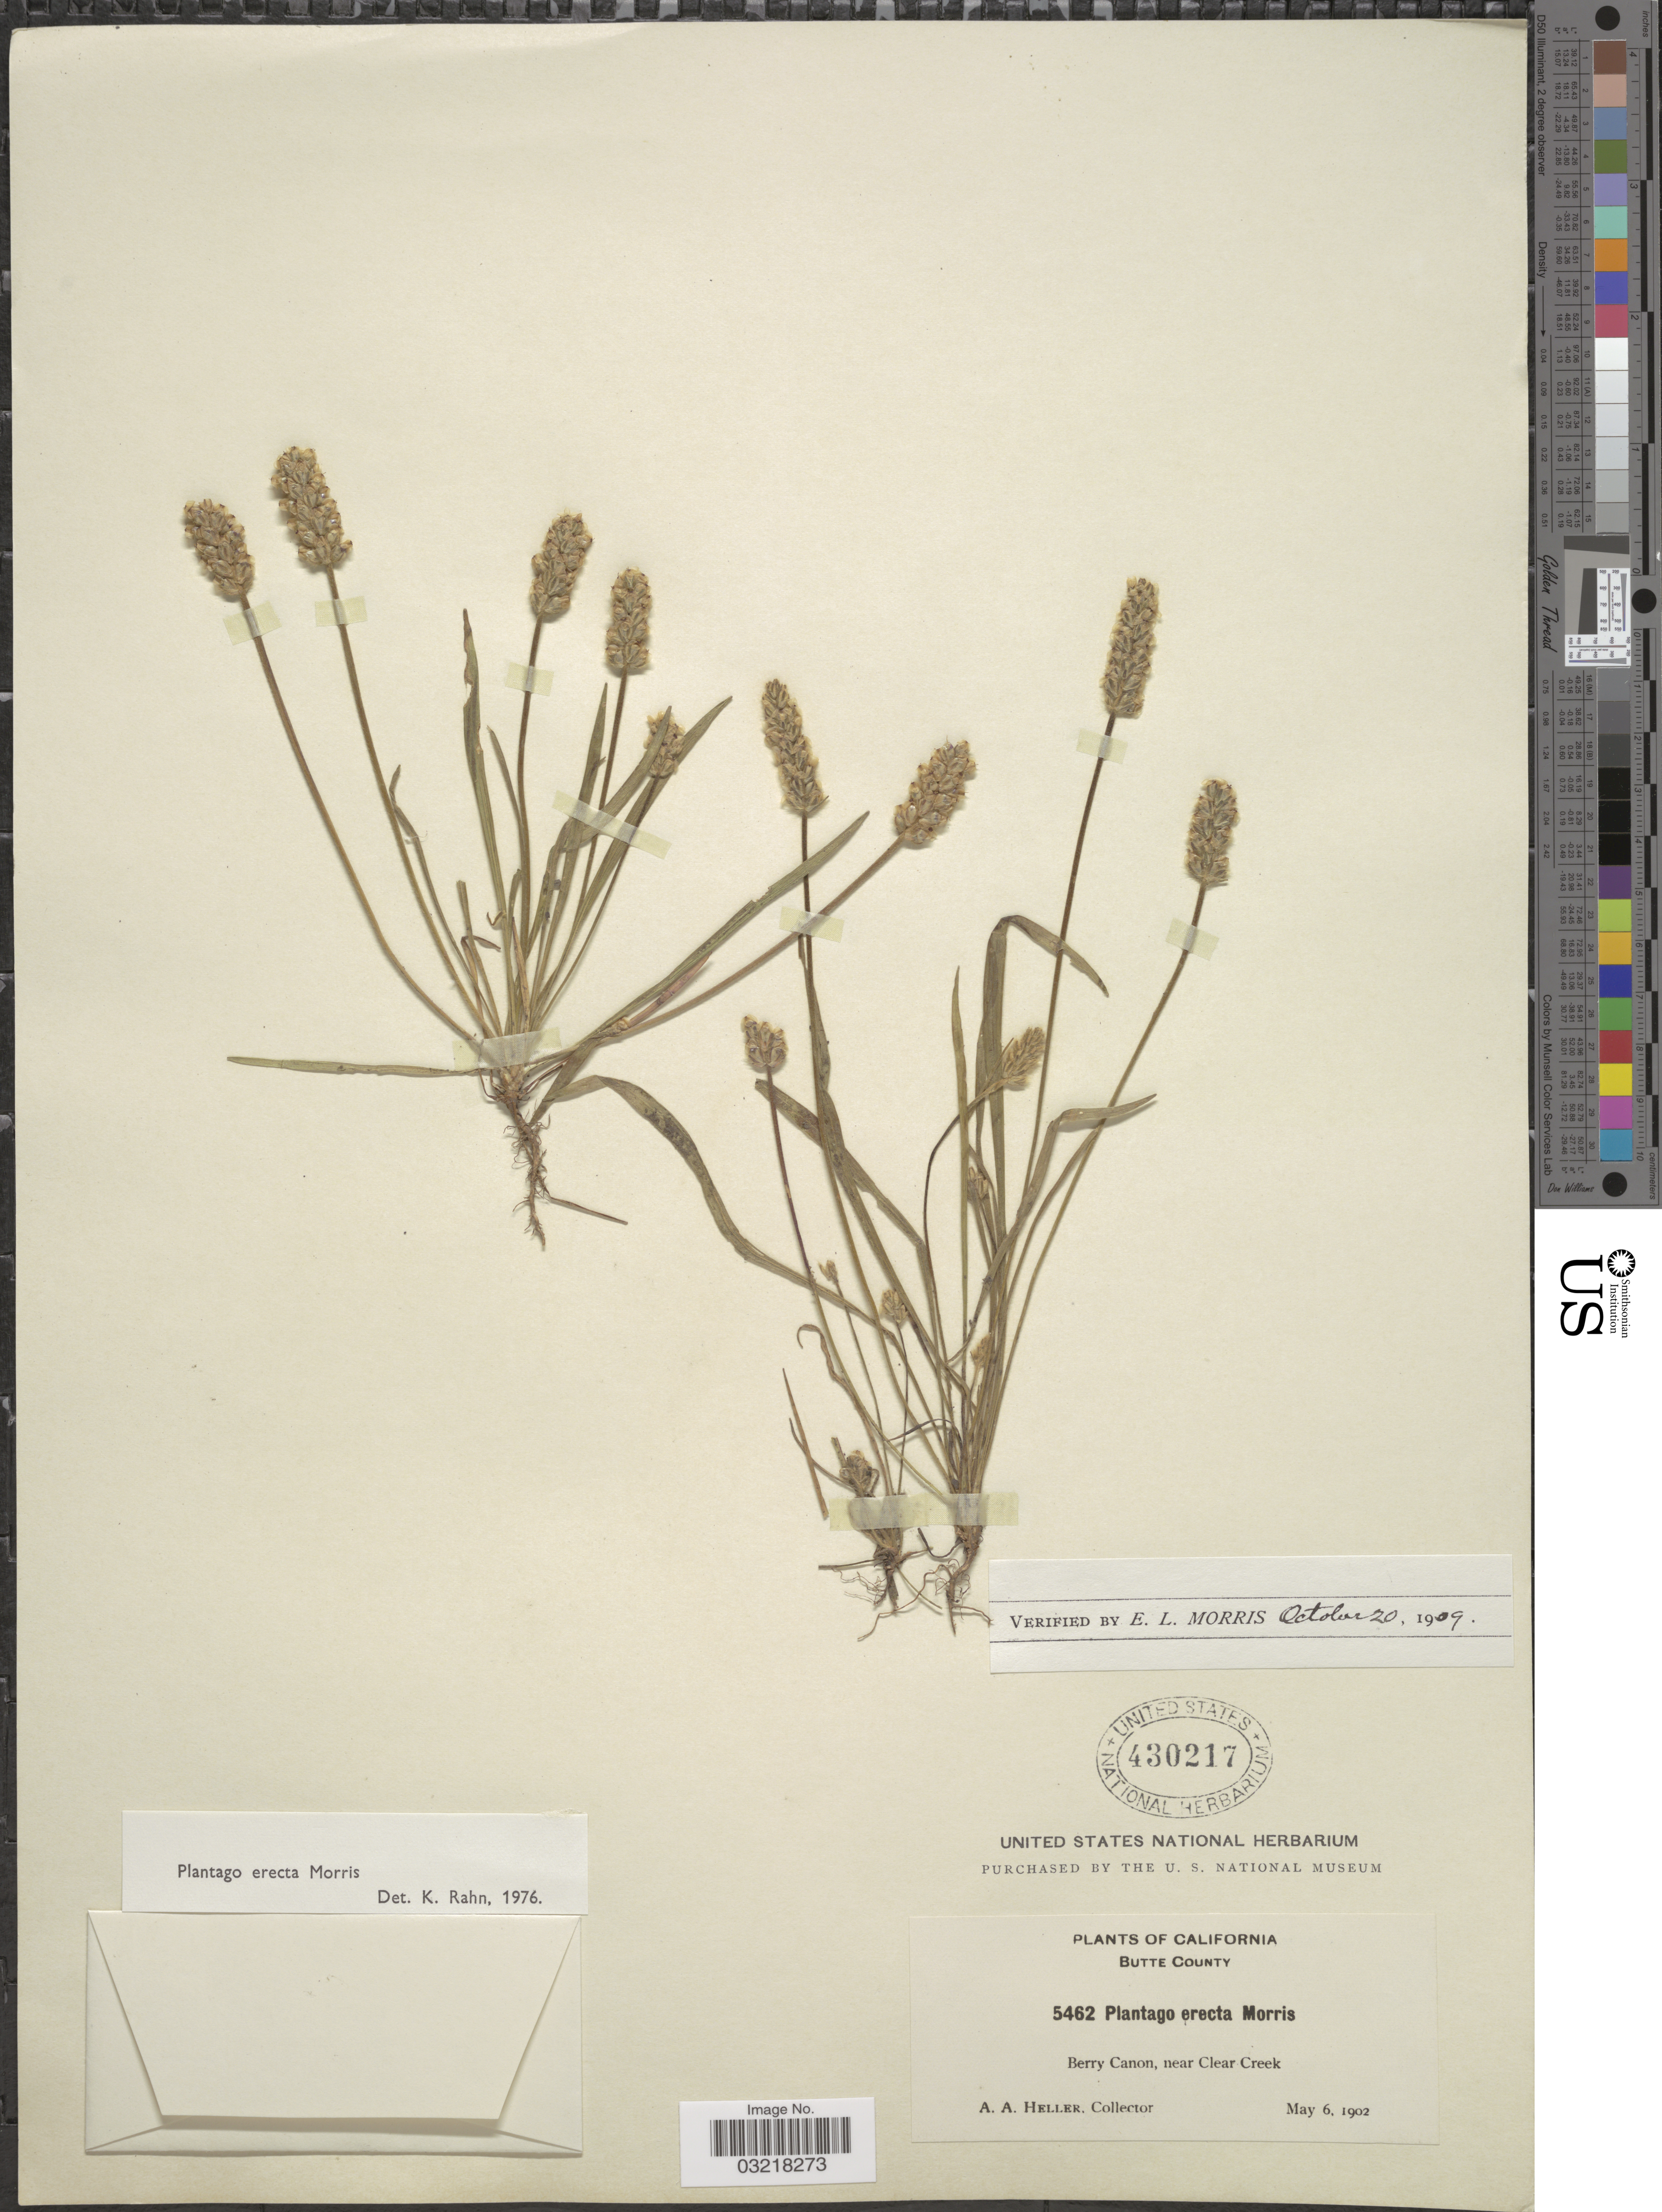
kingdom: Plantae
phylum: Tracheophyta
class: Magnoliopsida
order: Lamiales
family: Plantaginaceae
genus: Plantago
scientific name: Plantago erecta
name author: Morris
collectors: A. A. Heller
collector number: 5462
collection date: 1902-05-06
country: United States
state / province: California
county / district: Butte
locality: Butte County. Berry Canon, near Clear Creek.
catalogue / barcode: US 430217